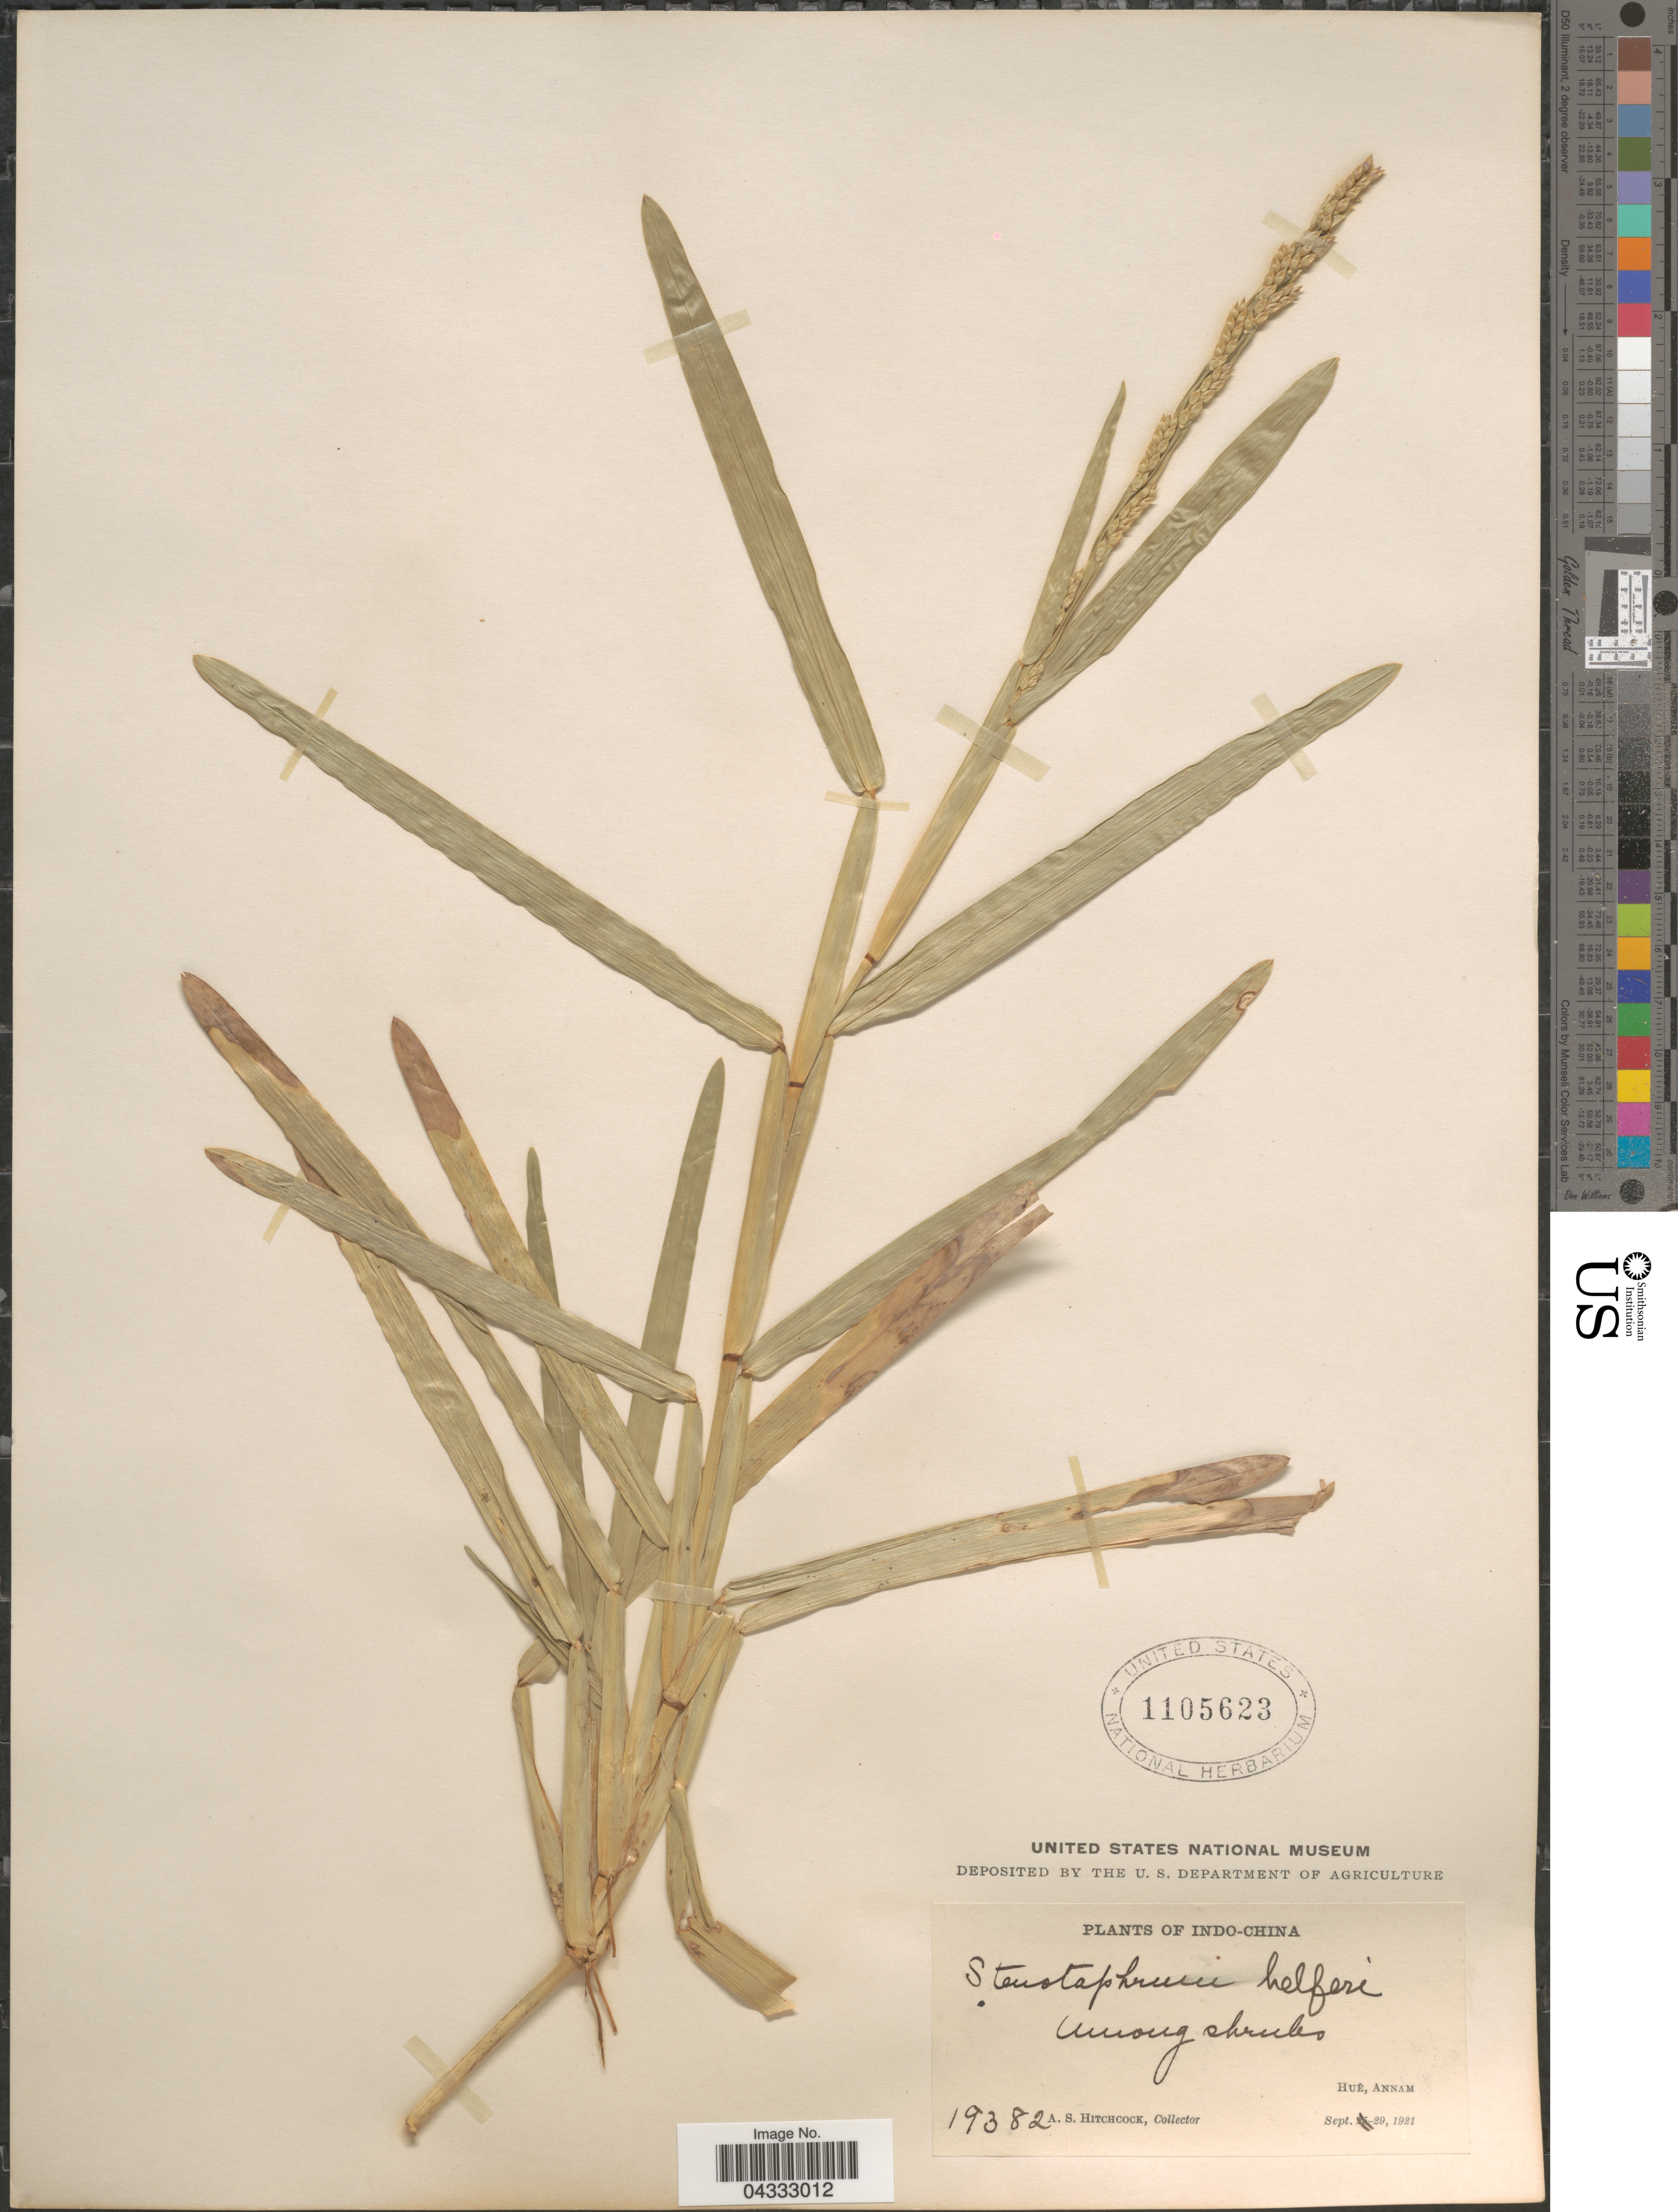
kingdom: Plantae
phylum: Tracheophyta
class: Liliopsida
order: Poales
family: Poaceae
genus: Stenotaphrum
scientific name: Stenotaphrum helferi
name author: Munro ex Hook. f.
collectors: A. S. Hitchcock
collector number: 19382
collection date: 1921-09-29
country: Vietnam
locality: Indo-China. Among shrubs. Huê, Annam.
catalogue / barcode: US 1105623